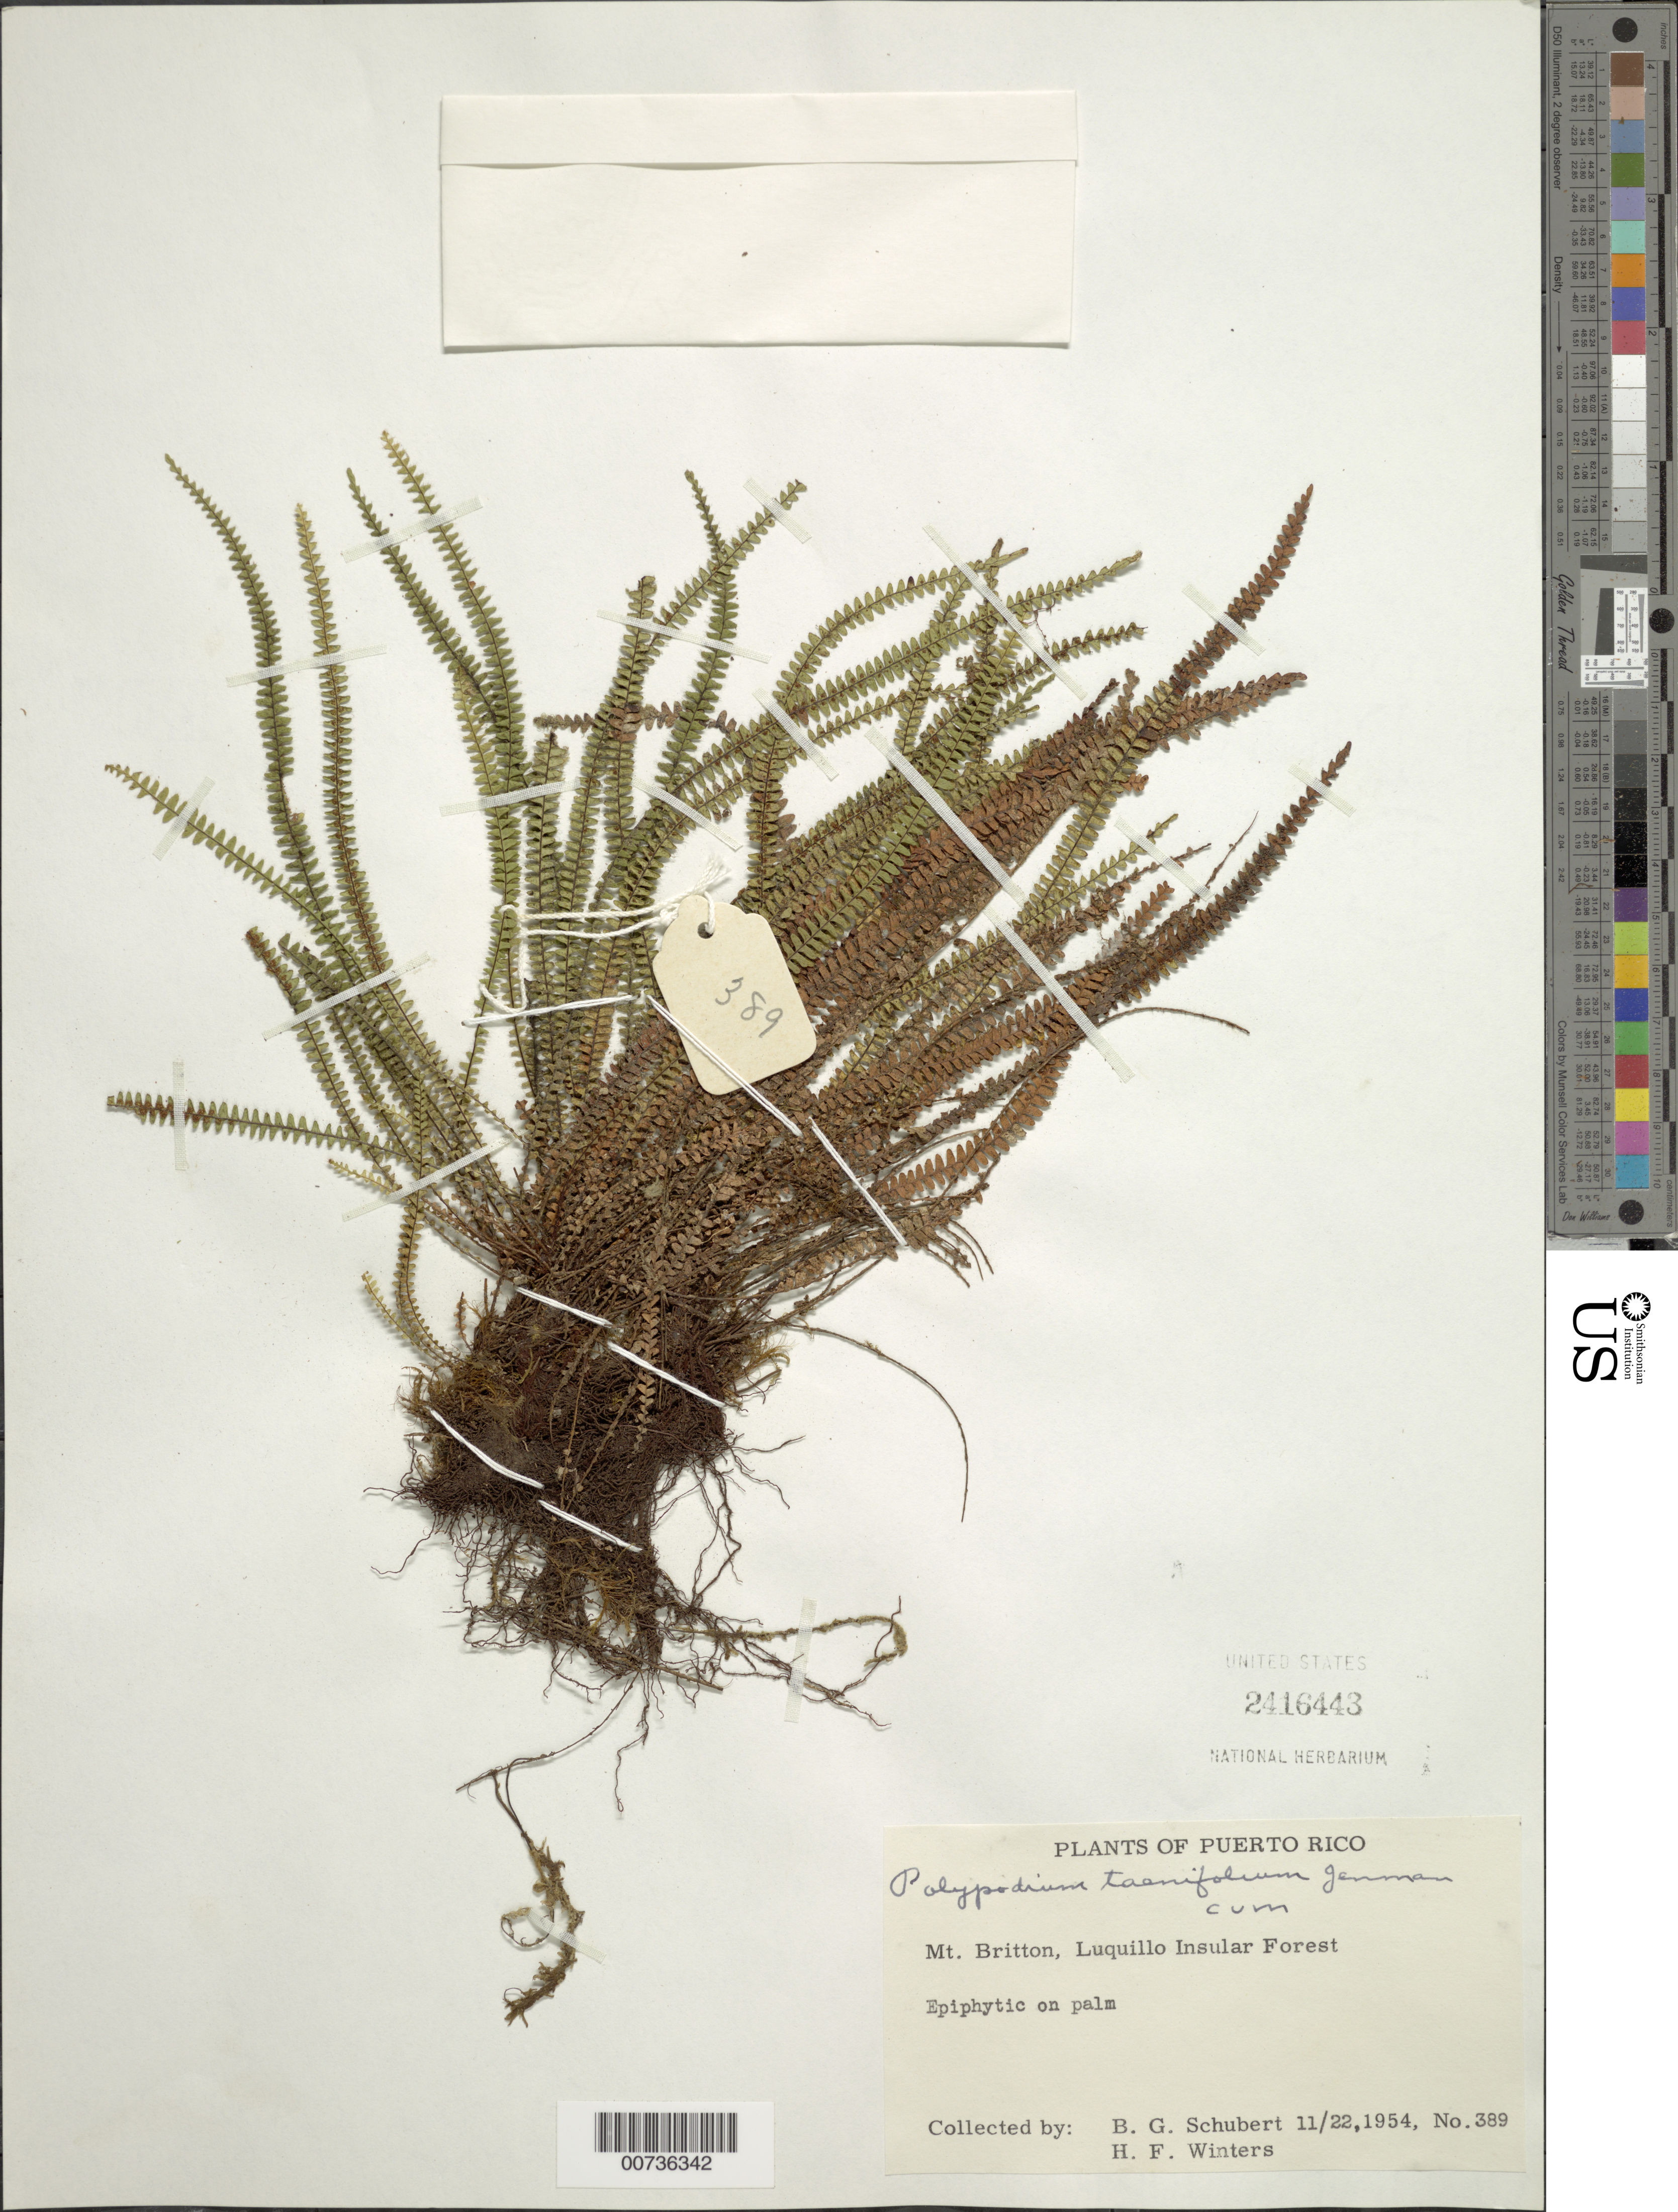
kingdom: Plantae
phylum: Tracheophyta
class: Polypodiopsida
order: Polypodiales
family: Polypodiaceae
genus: Moranopteris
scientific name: Moranopteris taenifolia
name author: (Jenman) R. Y. Hirai & J. Prado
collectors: B. Schubert & H. Winters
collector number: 389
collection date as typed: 22 Nov 1954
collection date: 1954-11-22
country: Puerto Rico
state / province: Luquillo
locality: Mt. Britton, Luquillo Insular Forest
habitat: Epiphytic on palm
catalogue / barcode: US 2416443